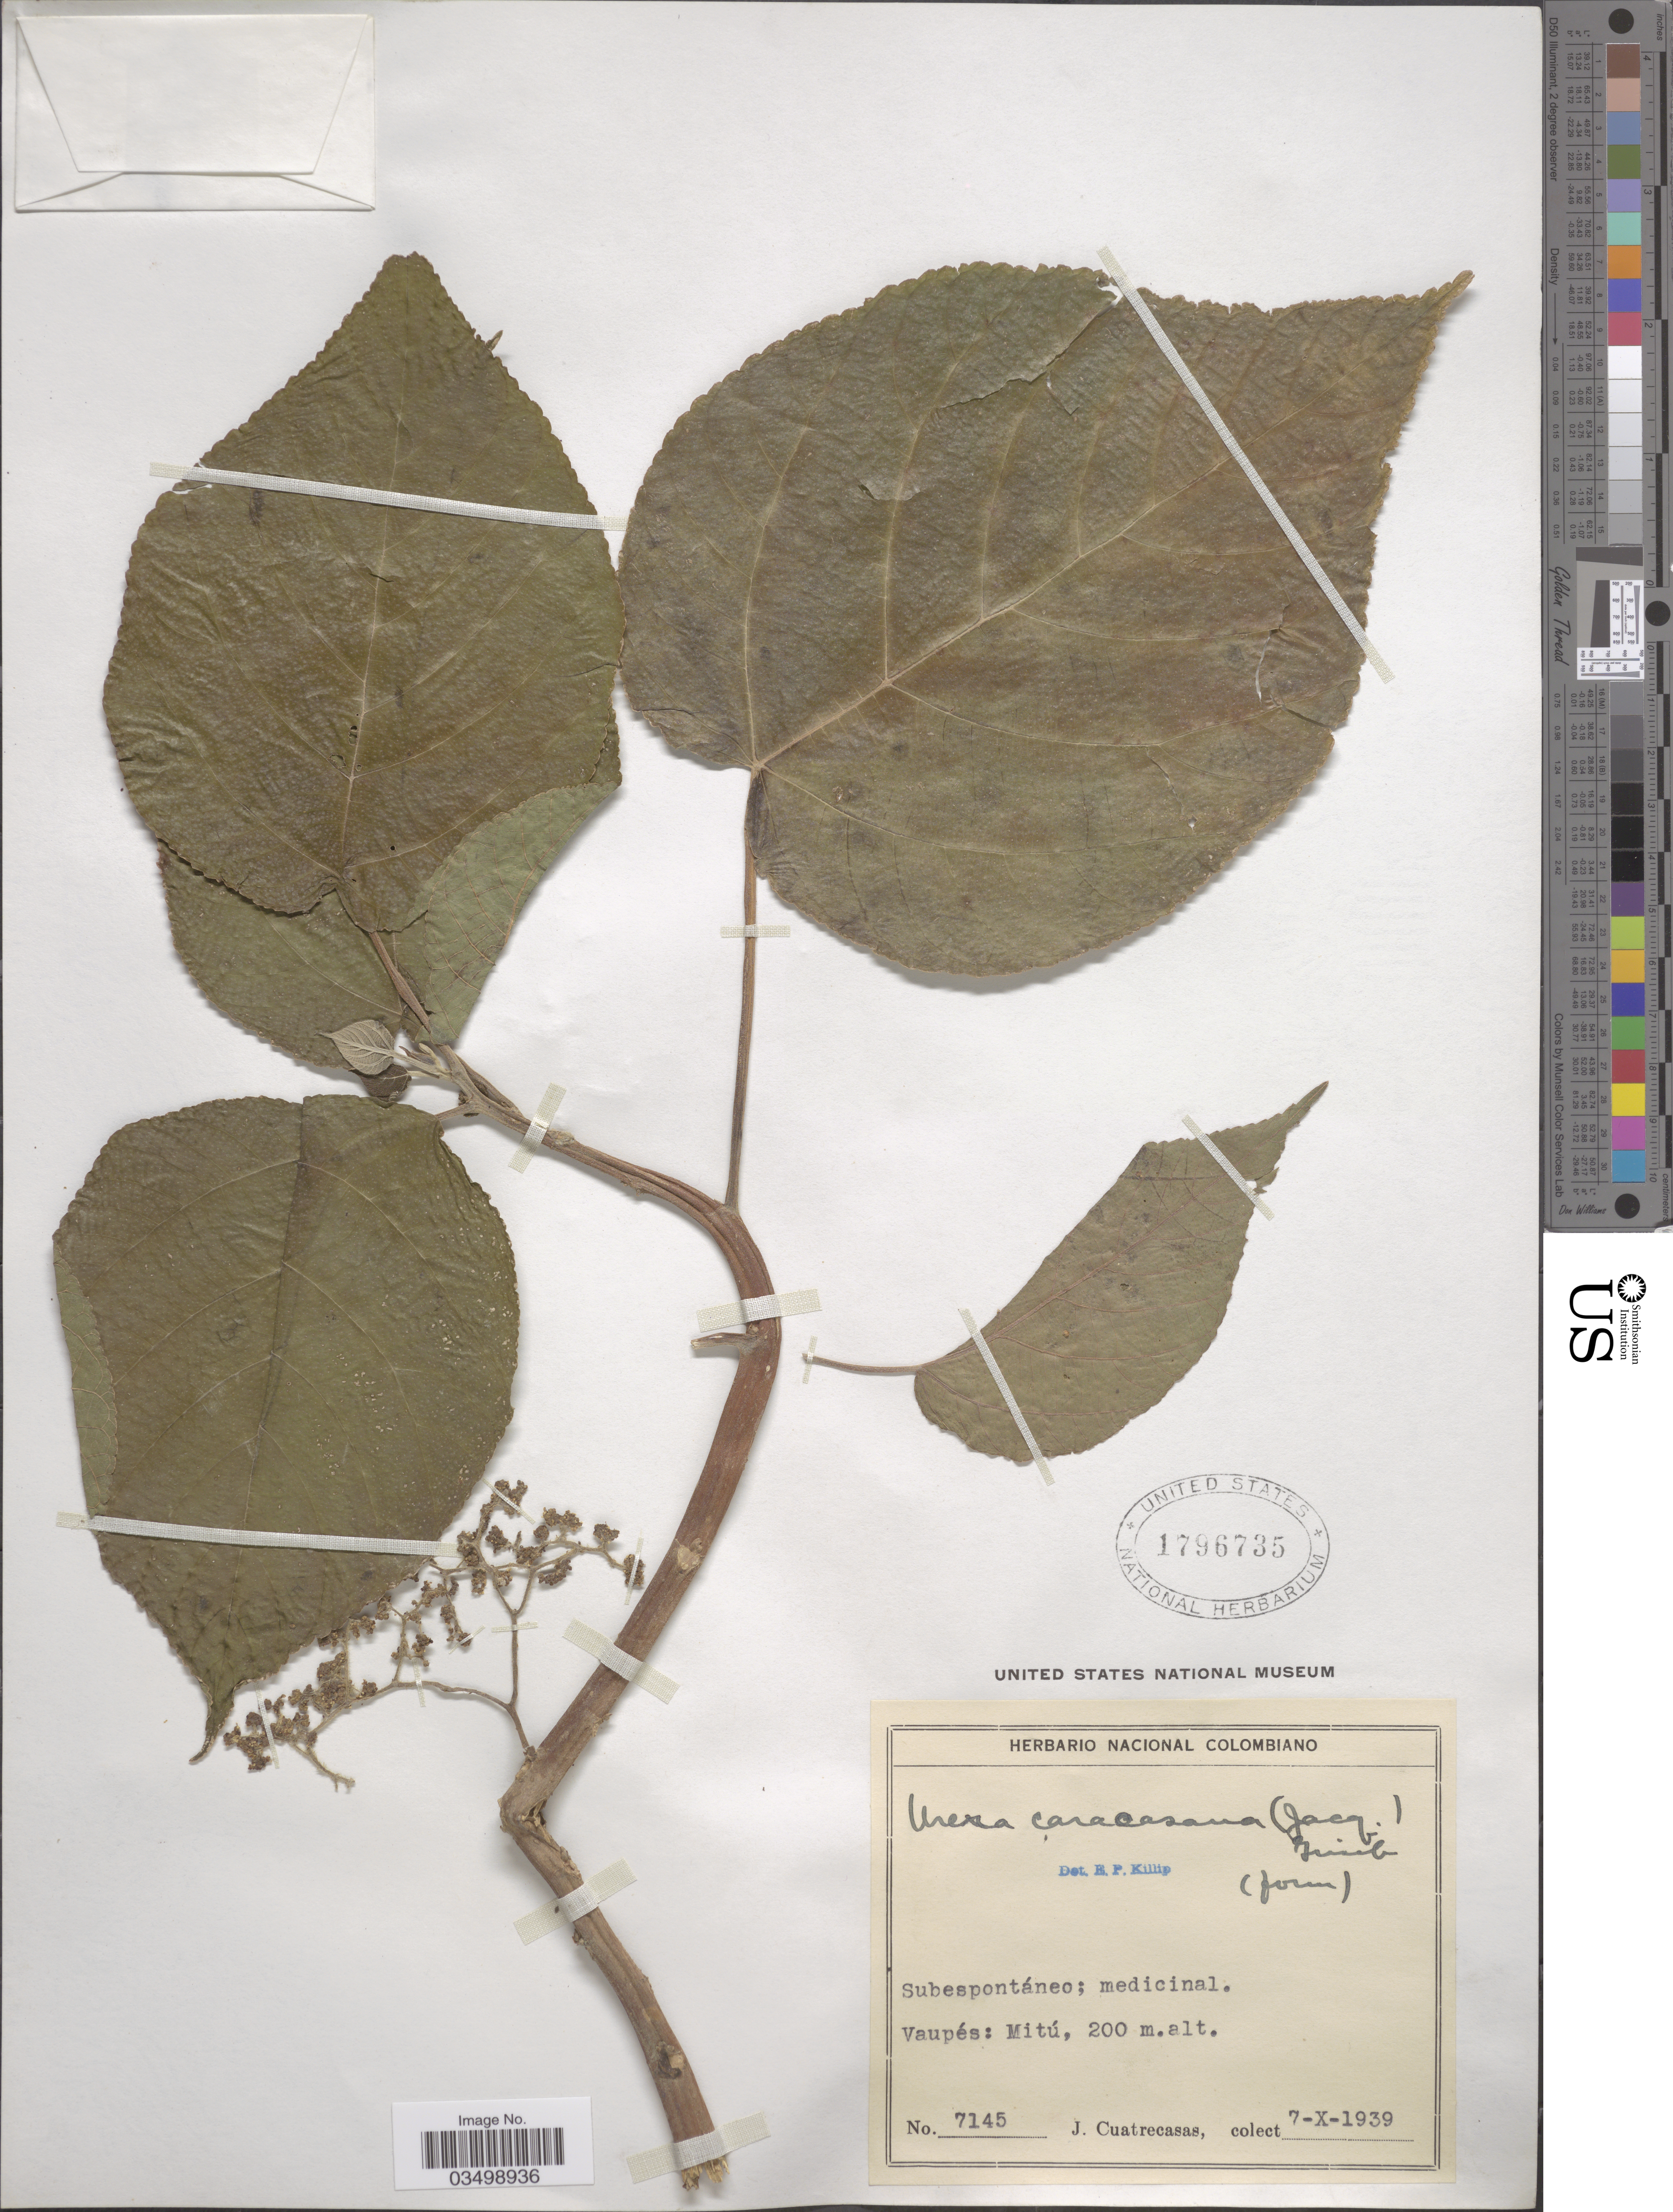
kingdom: Plantae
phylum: Tracheophyta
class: Magnoliopsida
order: Rosales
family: Urticaceae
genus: Urera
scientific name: Urera caracasana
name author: (Jacq.) Gaudich. ex Griseb.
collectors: J. Cuatrecasas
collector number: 7145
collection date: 1939-10-07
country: Colombia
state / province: Vaupés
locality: Mitú.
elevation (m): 200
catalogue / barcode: US 1796735